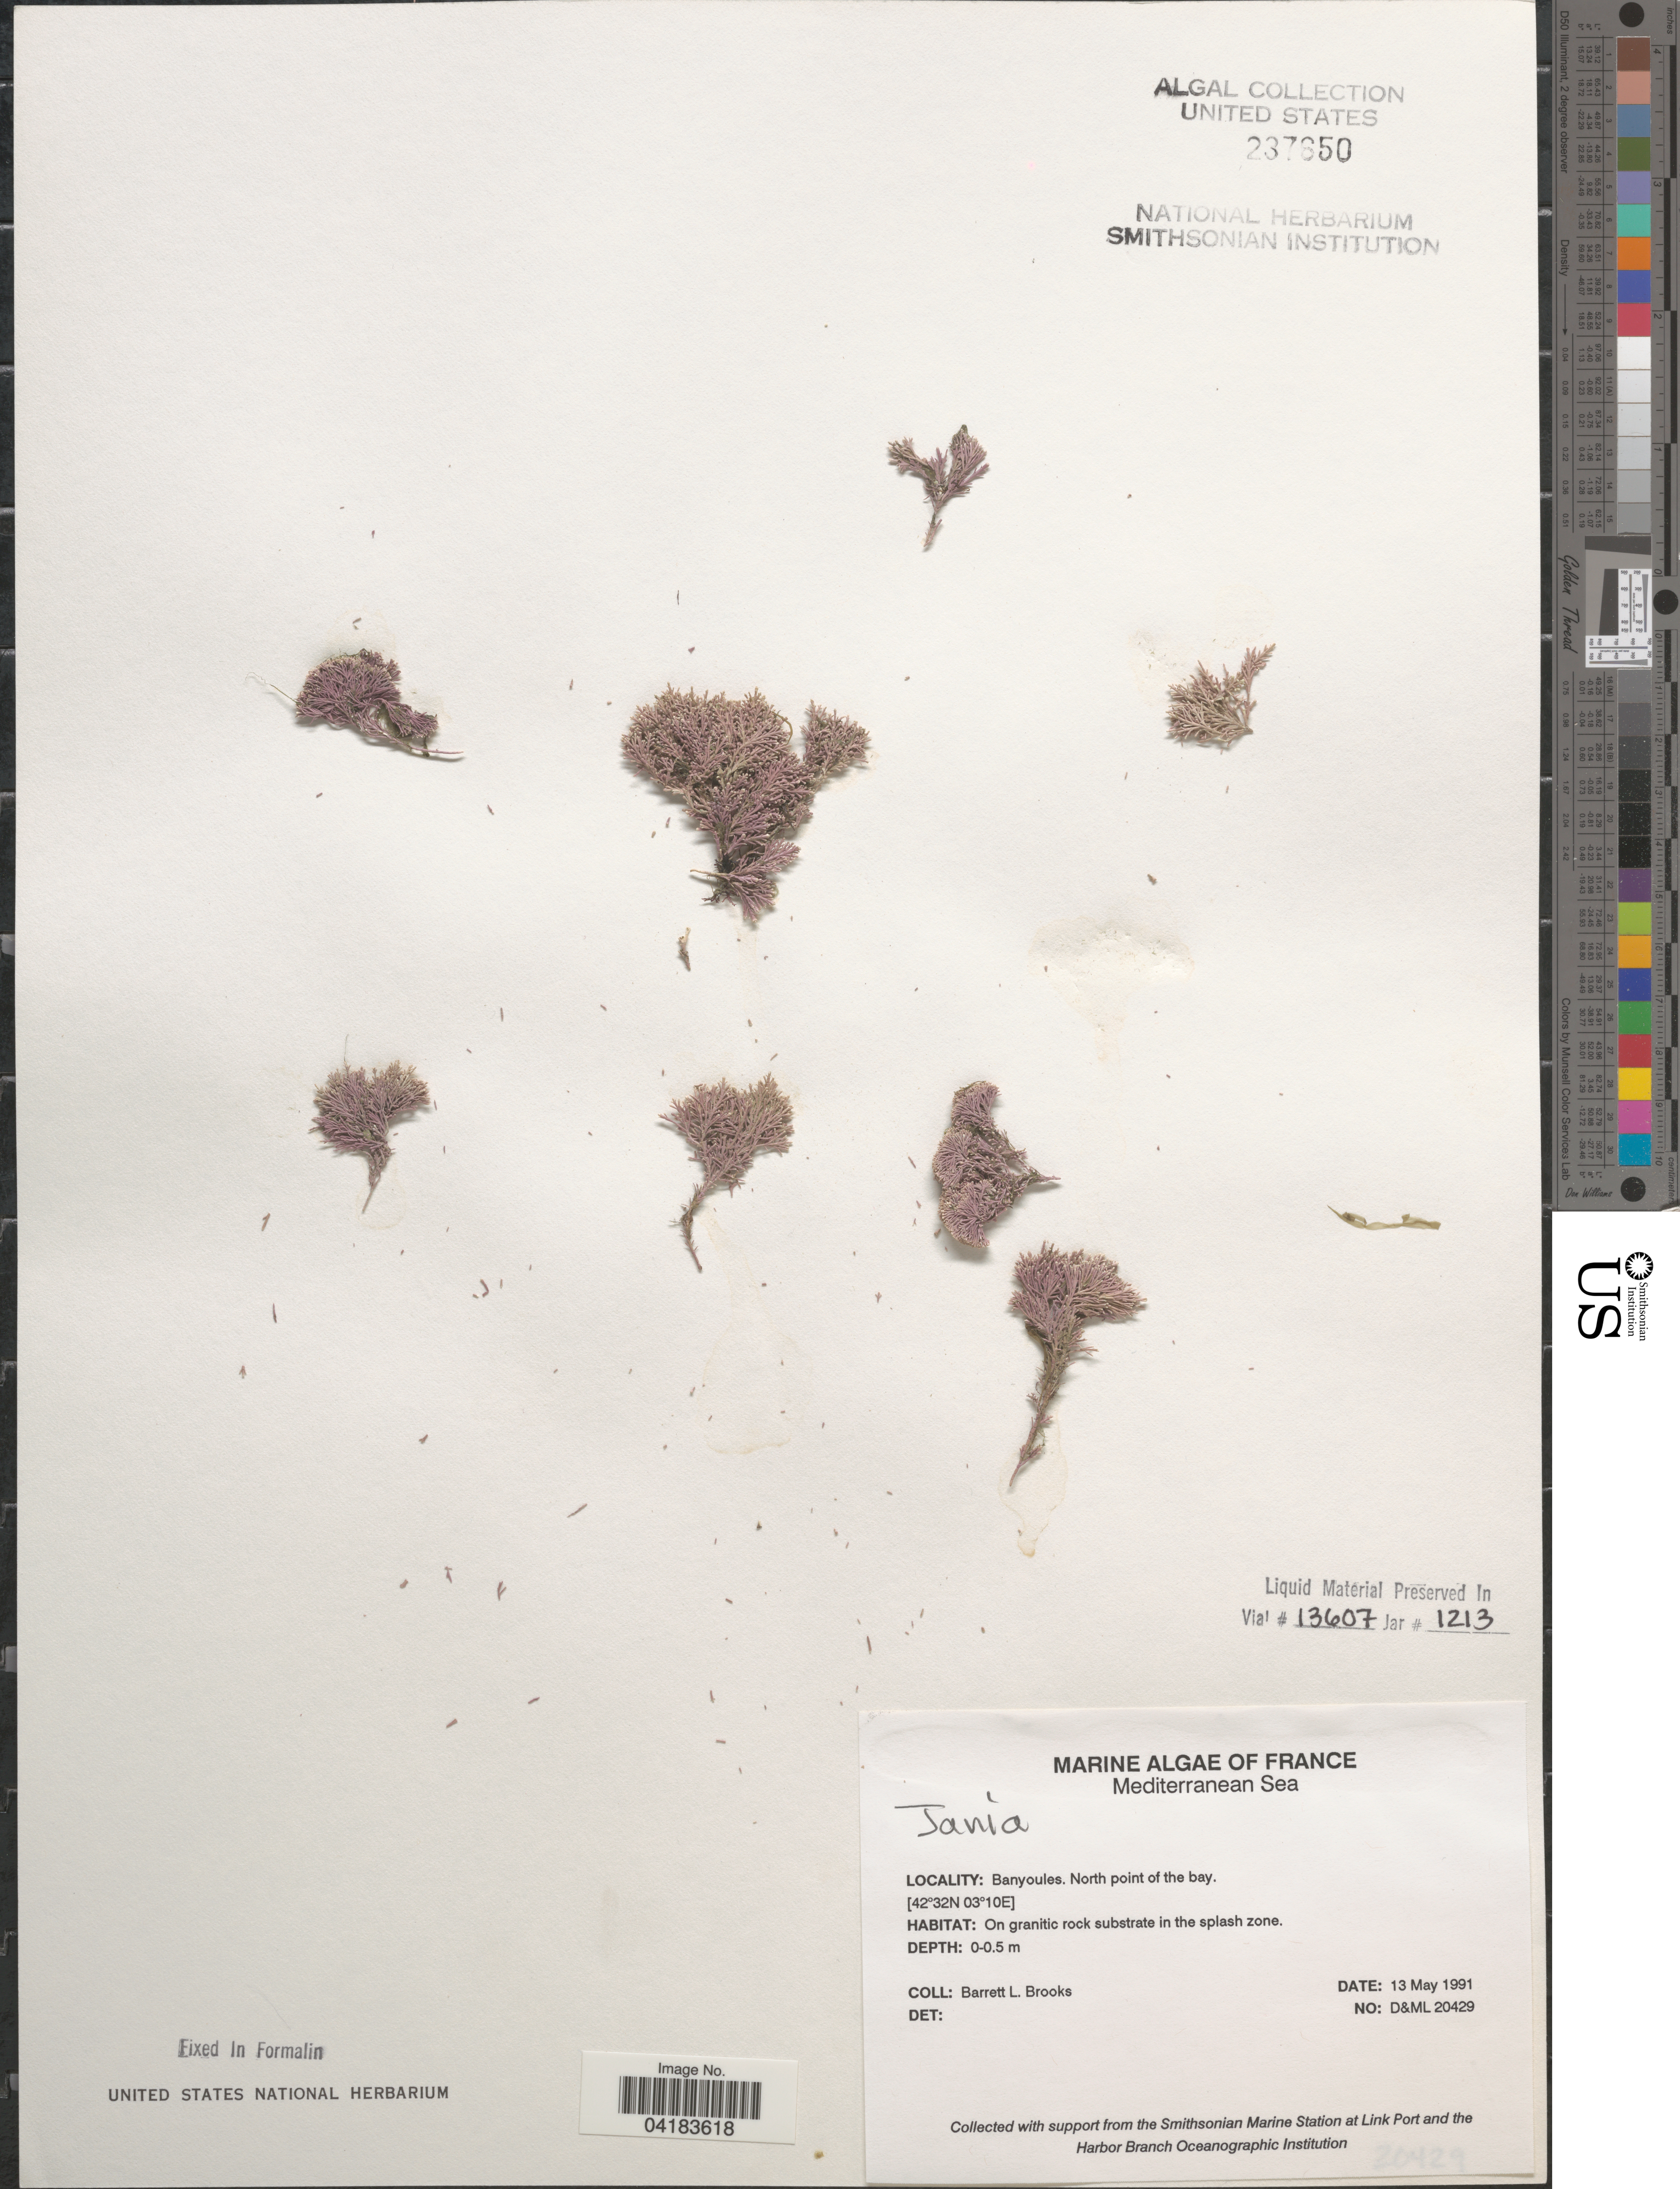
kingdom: Plantae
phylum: Rhodophyta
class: Florideophyceae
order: Corallinales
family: Corallinaceae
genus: Jania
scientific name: Jania sp.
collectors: B. Brooks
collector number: D&ML20429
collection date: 1991-05-13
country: France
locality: Mediterranean Sea. Banyoules. North point of the bay.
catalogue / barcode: US 237650